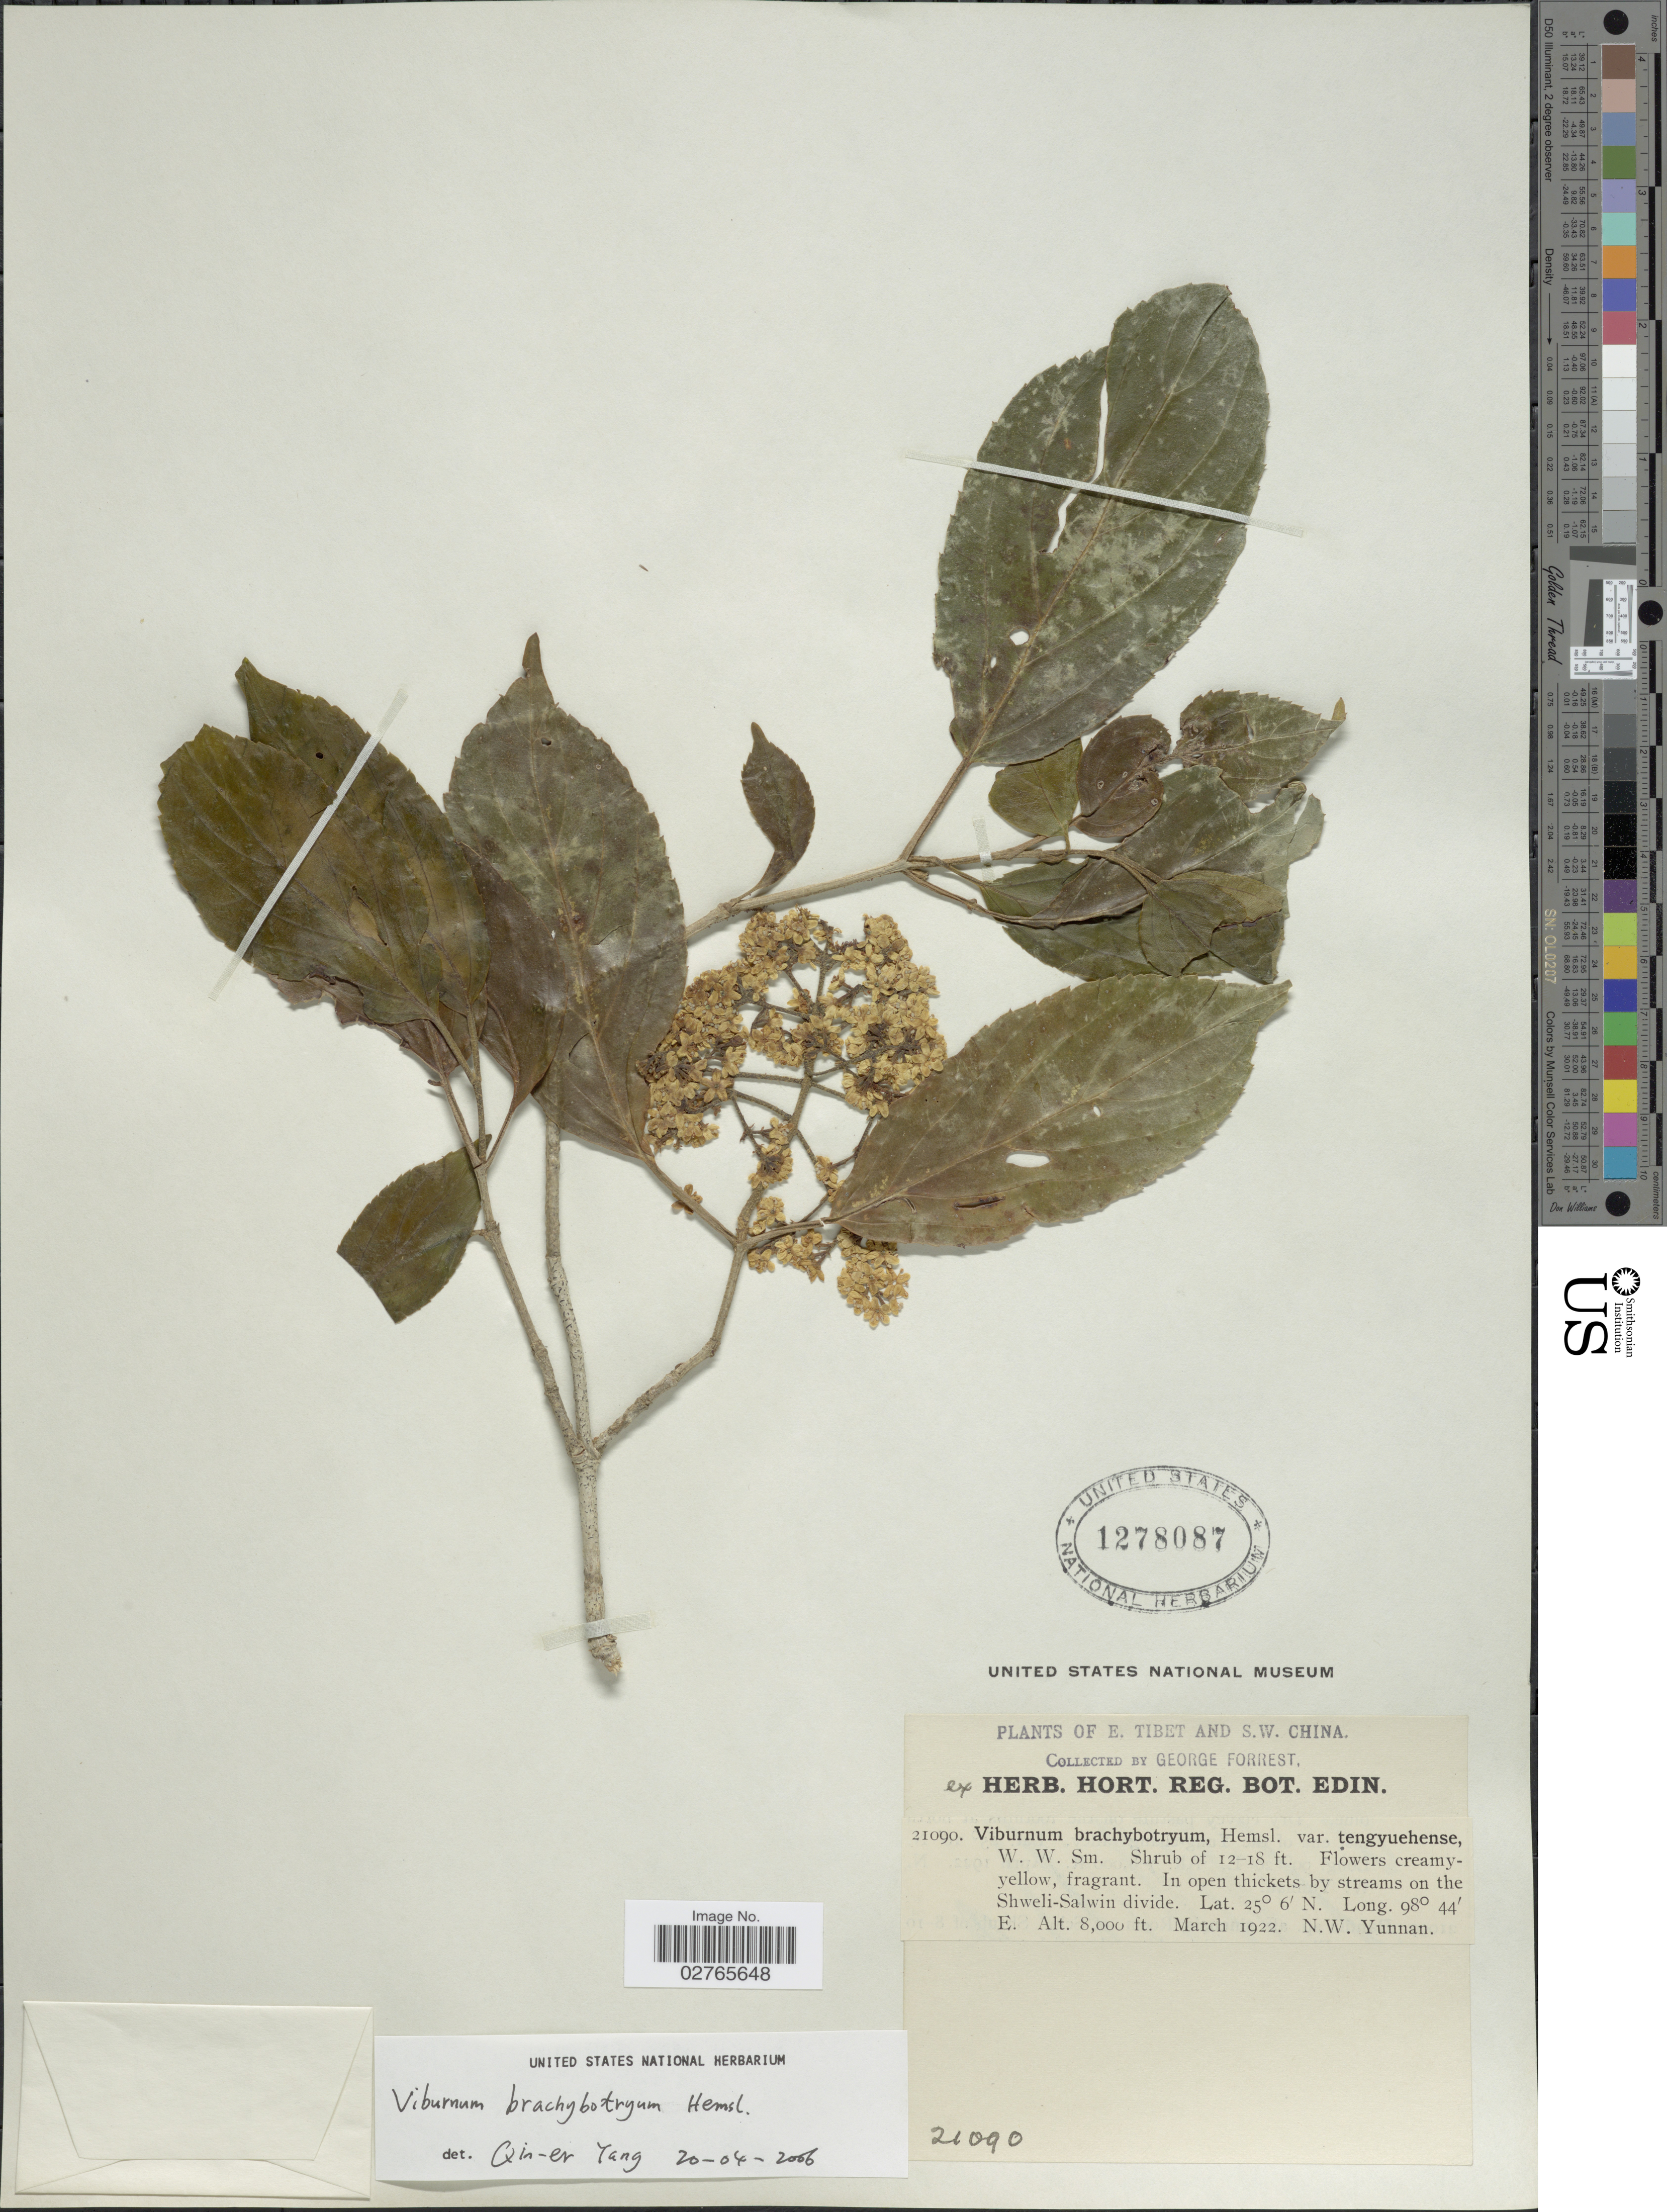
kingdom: Plantae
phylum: Tracheophyta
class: Magnoliopsida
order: Dipsacales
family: Viburnaceae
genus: Viburnum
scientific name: Viburnum brachybotryum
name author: Hemsl. in F.B. Forbes & Hemsl.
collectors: G. Forrest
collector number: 21090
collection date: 1922-03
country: China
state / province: Yunnan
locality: E. Tibet and S.W. China. In open thickets by streams on the Shweli-Salwin divide. N.W. Yunnan.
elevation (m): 2438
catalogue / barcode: US 1278087